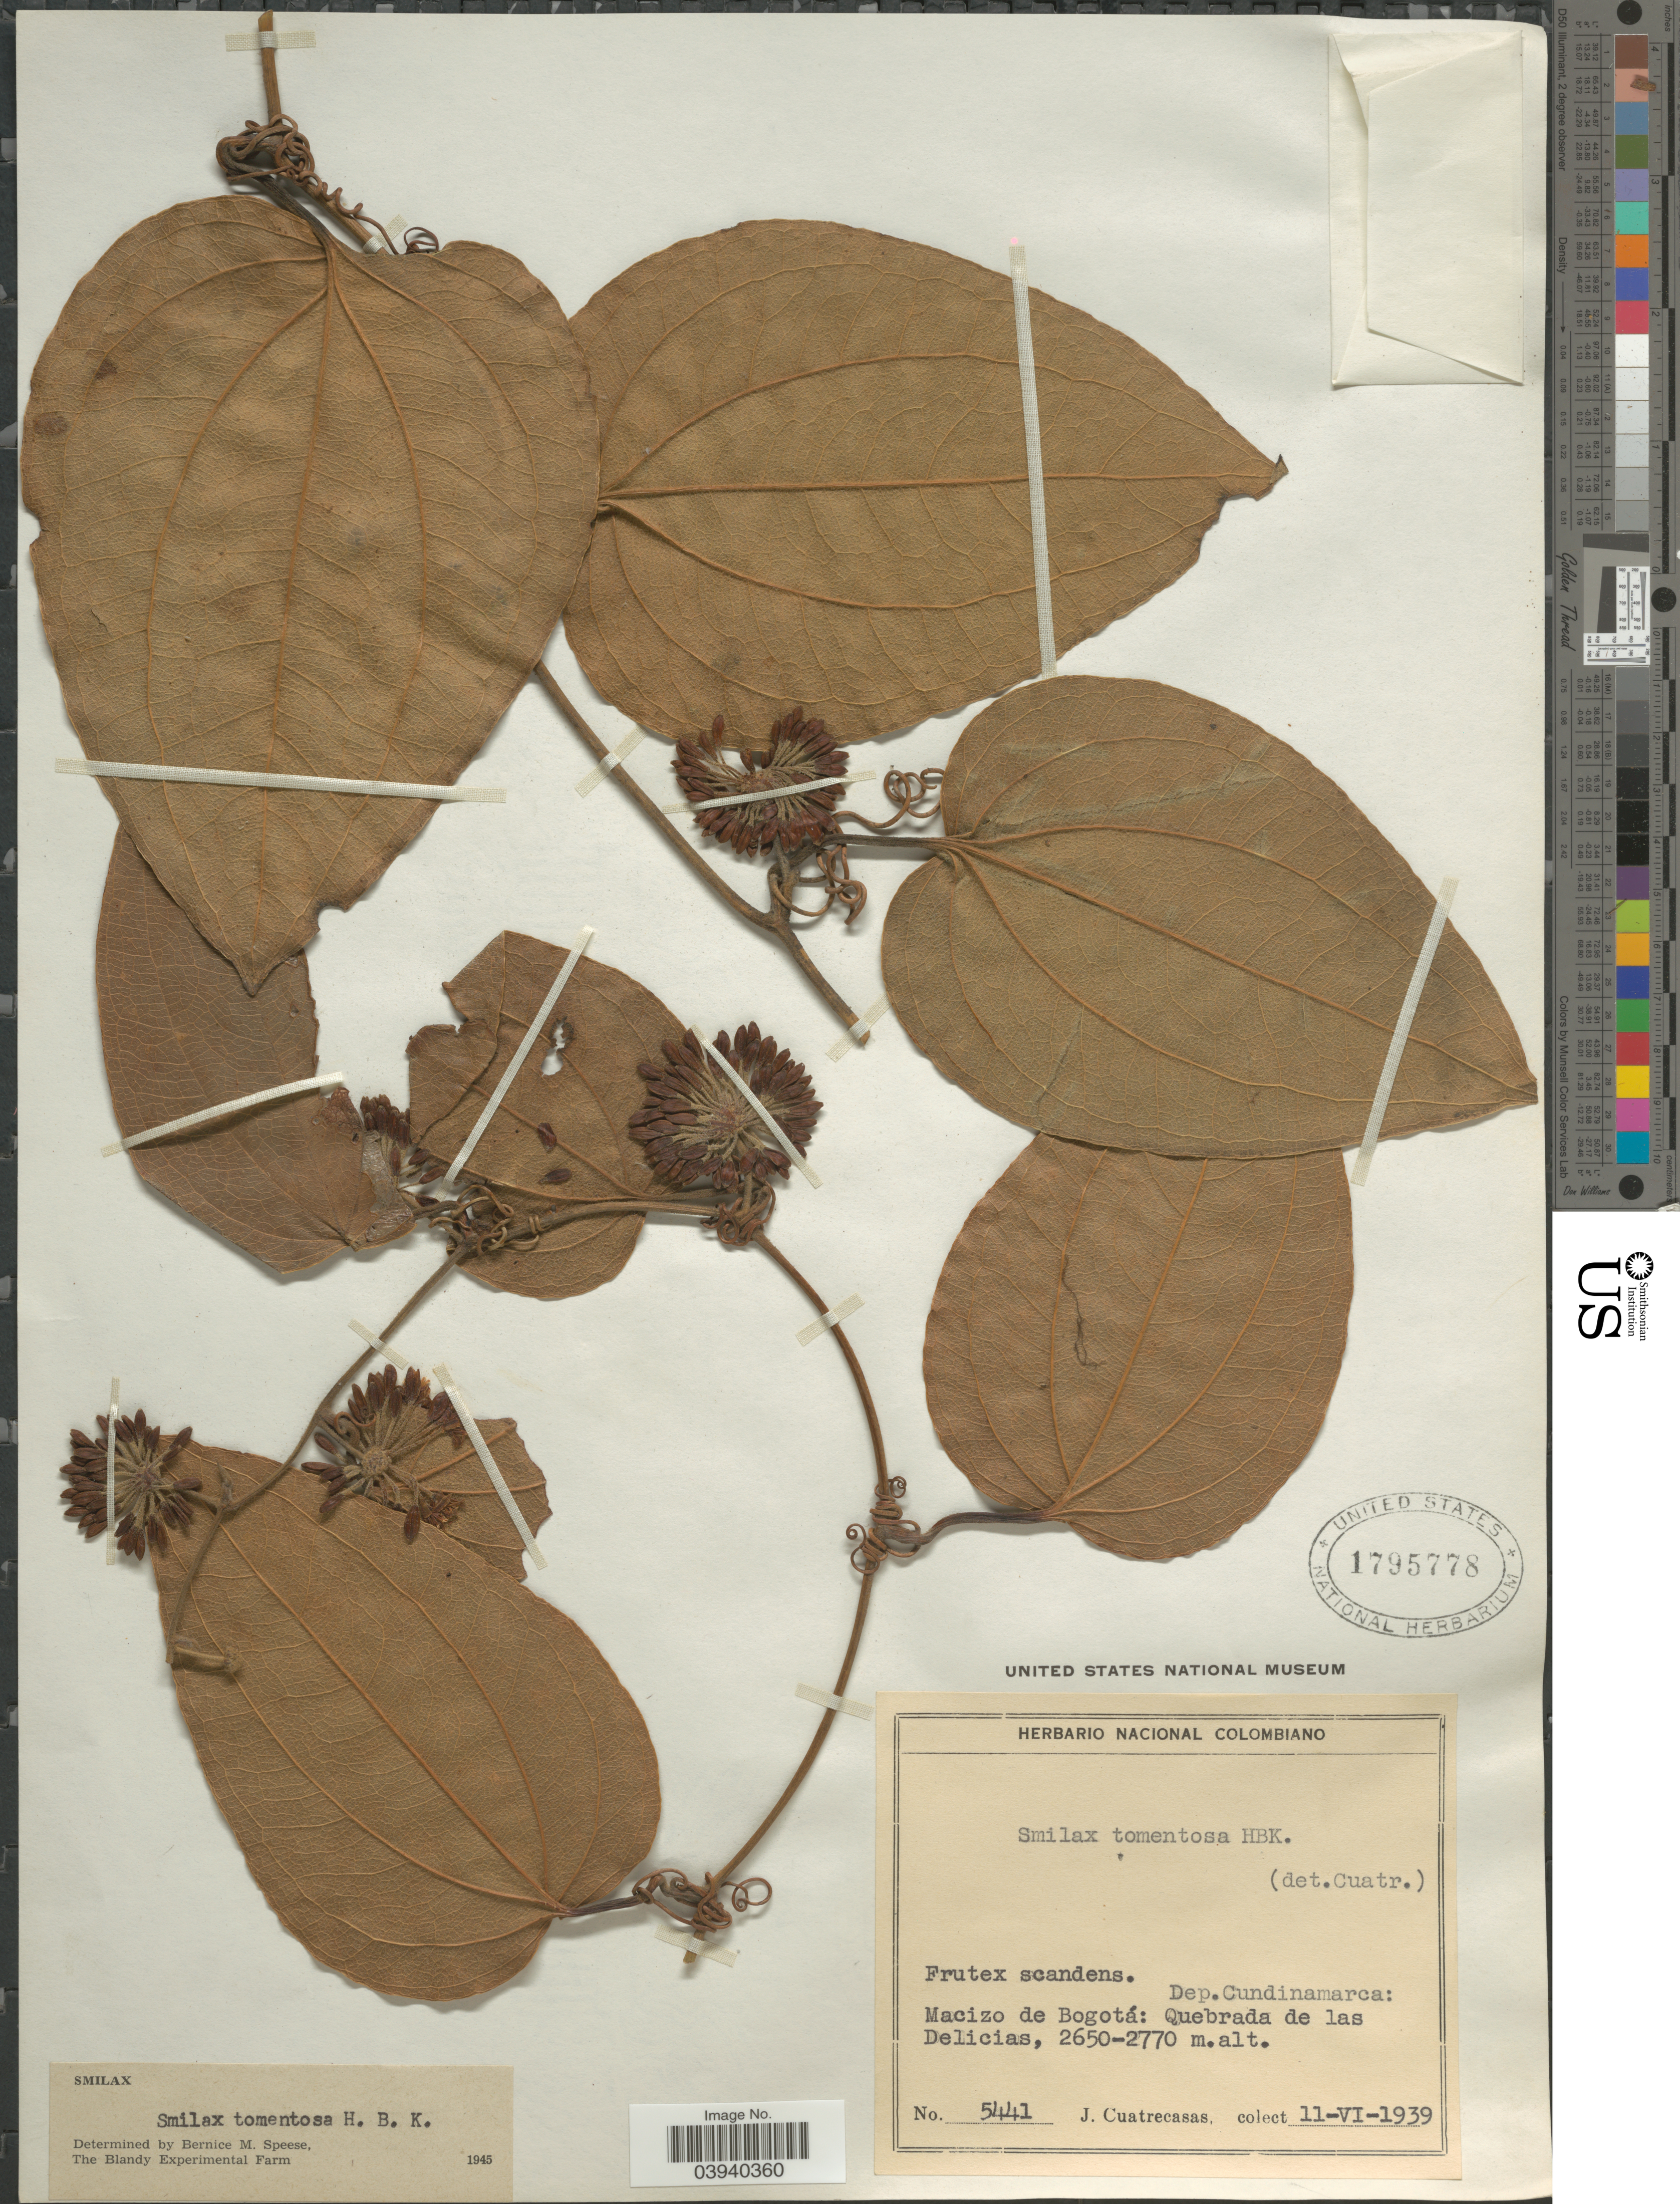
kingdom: Plantae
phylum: Tracheophyta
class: Liliopsida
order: Liliales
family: Smilacaceae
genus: Smilax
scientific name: Smilax tomentosa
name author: Kunth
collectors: J. Cuatrecasas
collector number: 5441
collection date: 1939-06-11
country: Colombia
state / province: Cundinamarca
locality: Dep. Cundinamarca: Macizo de Bogotá: Quebrada de las Delicias.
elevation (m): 2650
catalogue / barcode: US 1795778